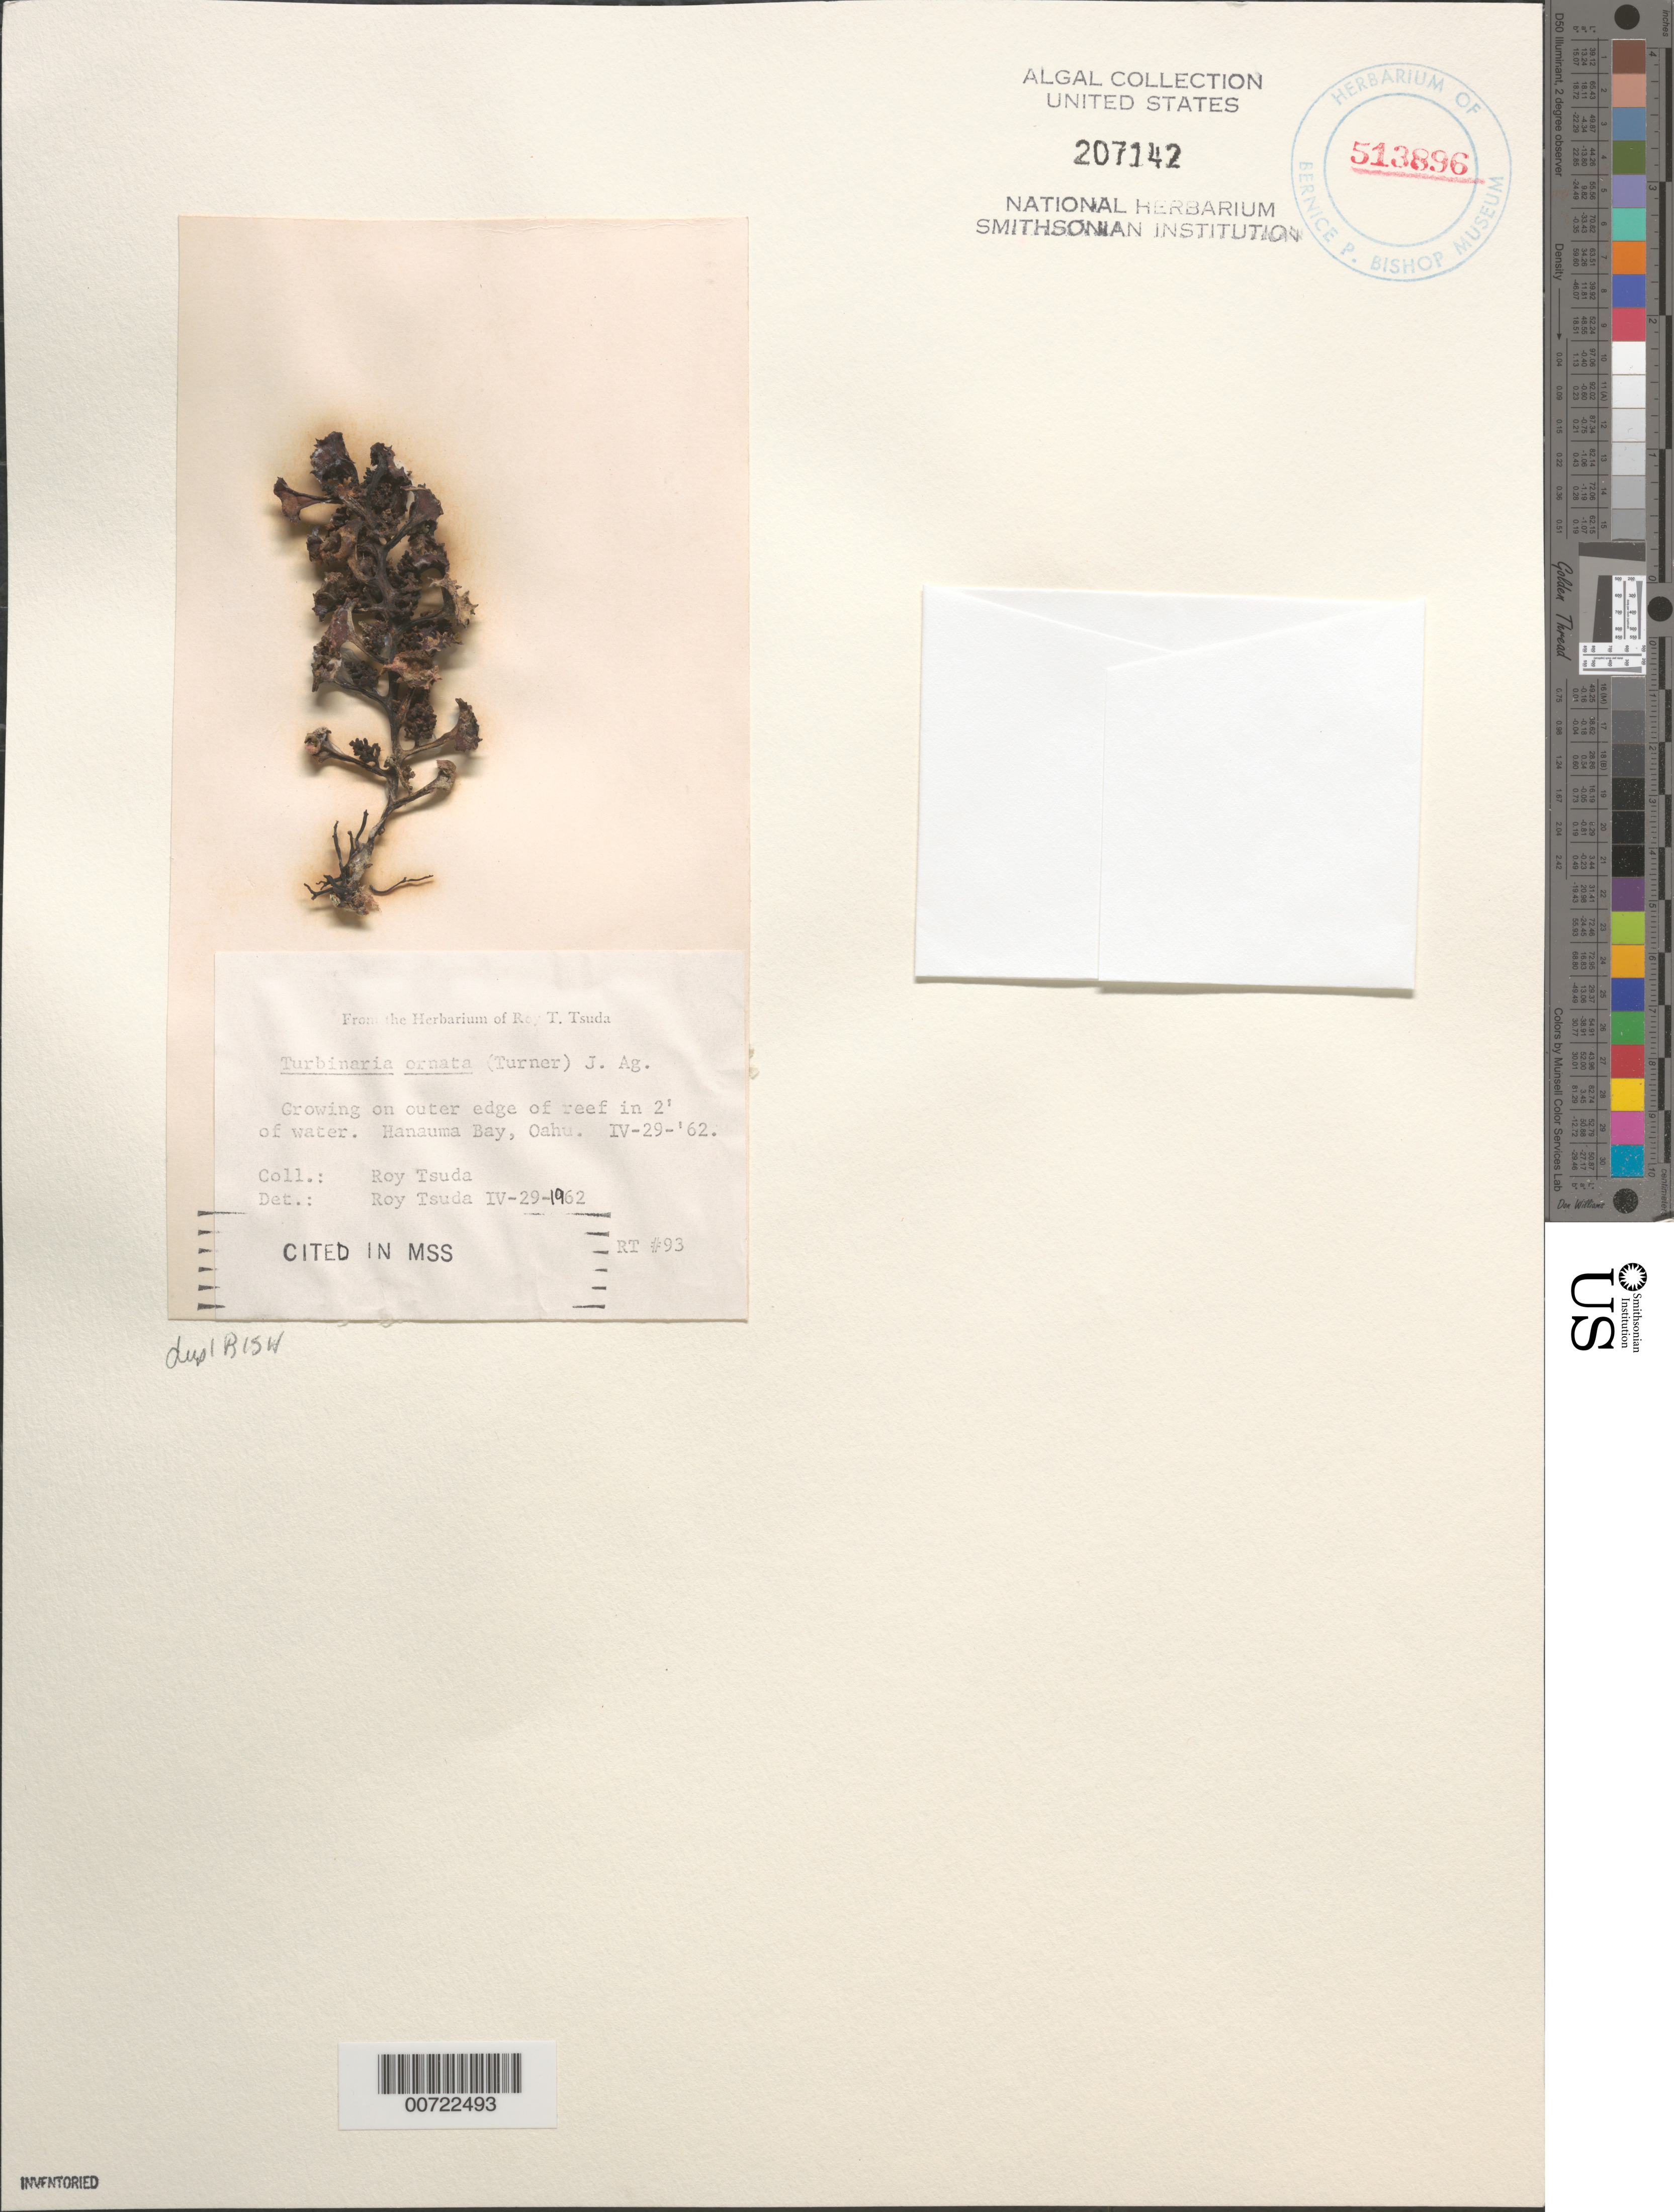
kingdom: Chromista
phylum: Ochrophyta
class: Phaeophyceae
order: Fucales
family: Sargassaceae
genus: Turbinaria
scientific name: Turbinaria ornata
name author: (Turner) J. Agardh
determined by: Tsuda, R. T.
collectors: R. Tsuda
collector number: RT 93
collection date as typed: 29 Apr 1962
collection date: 1962-04-29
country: United States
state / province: Hawaii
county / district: Honolulu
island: Oahu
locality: Hanauma Bay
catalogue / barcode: US 207142